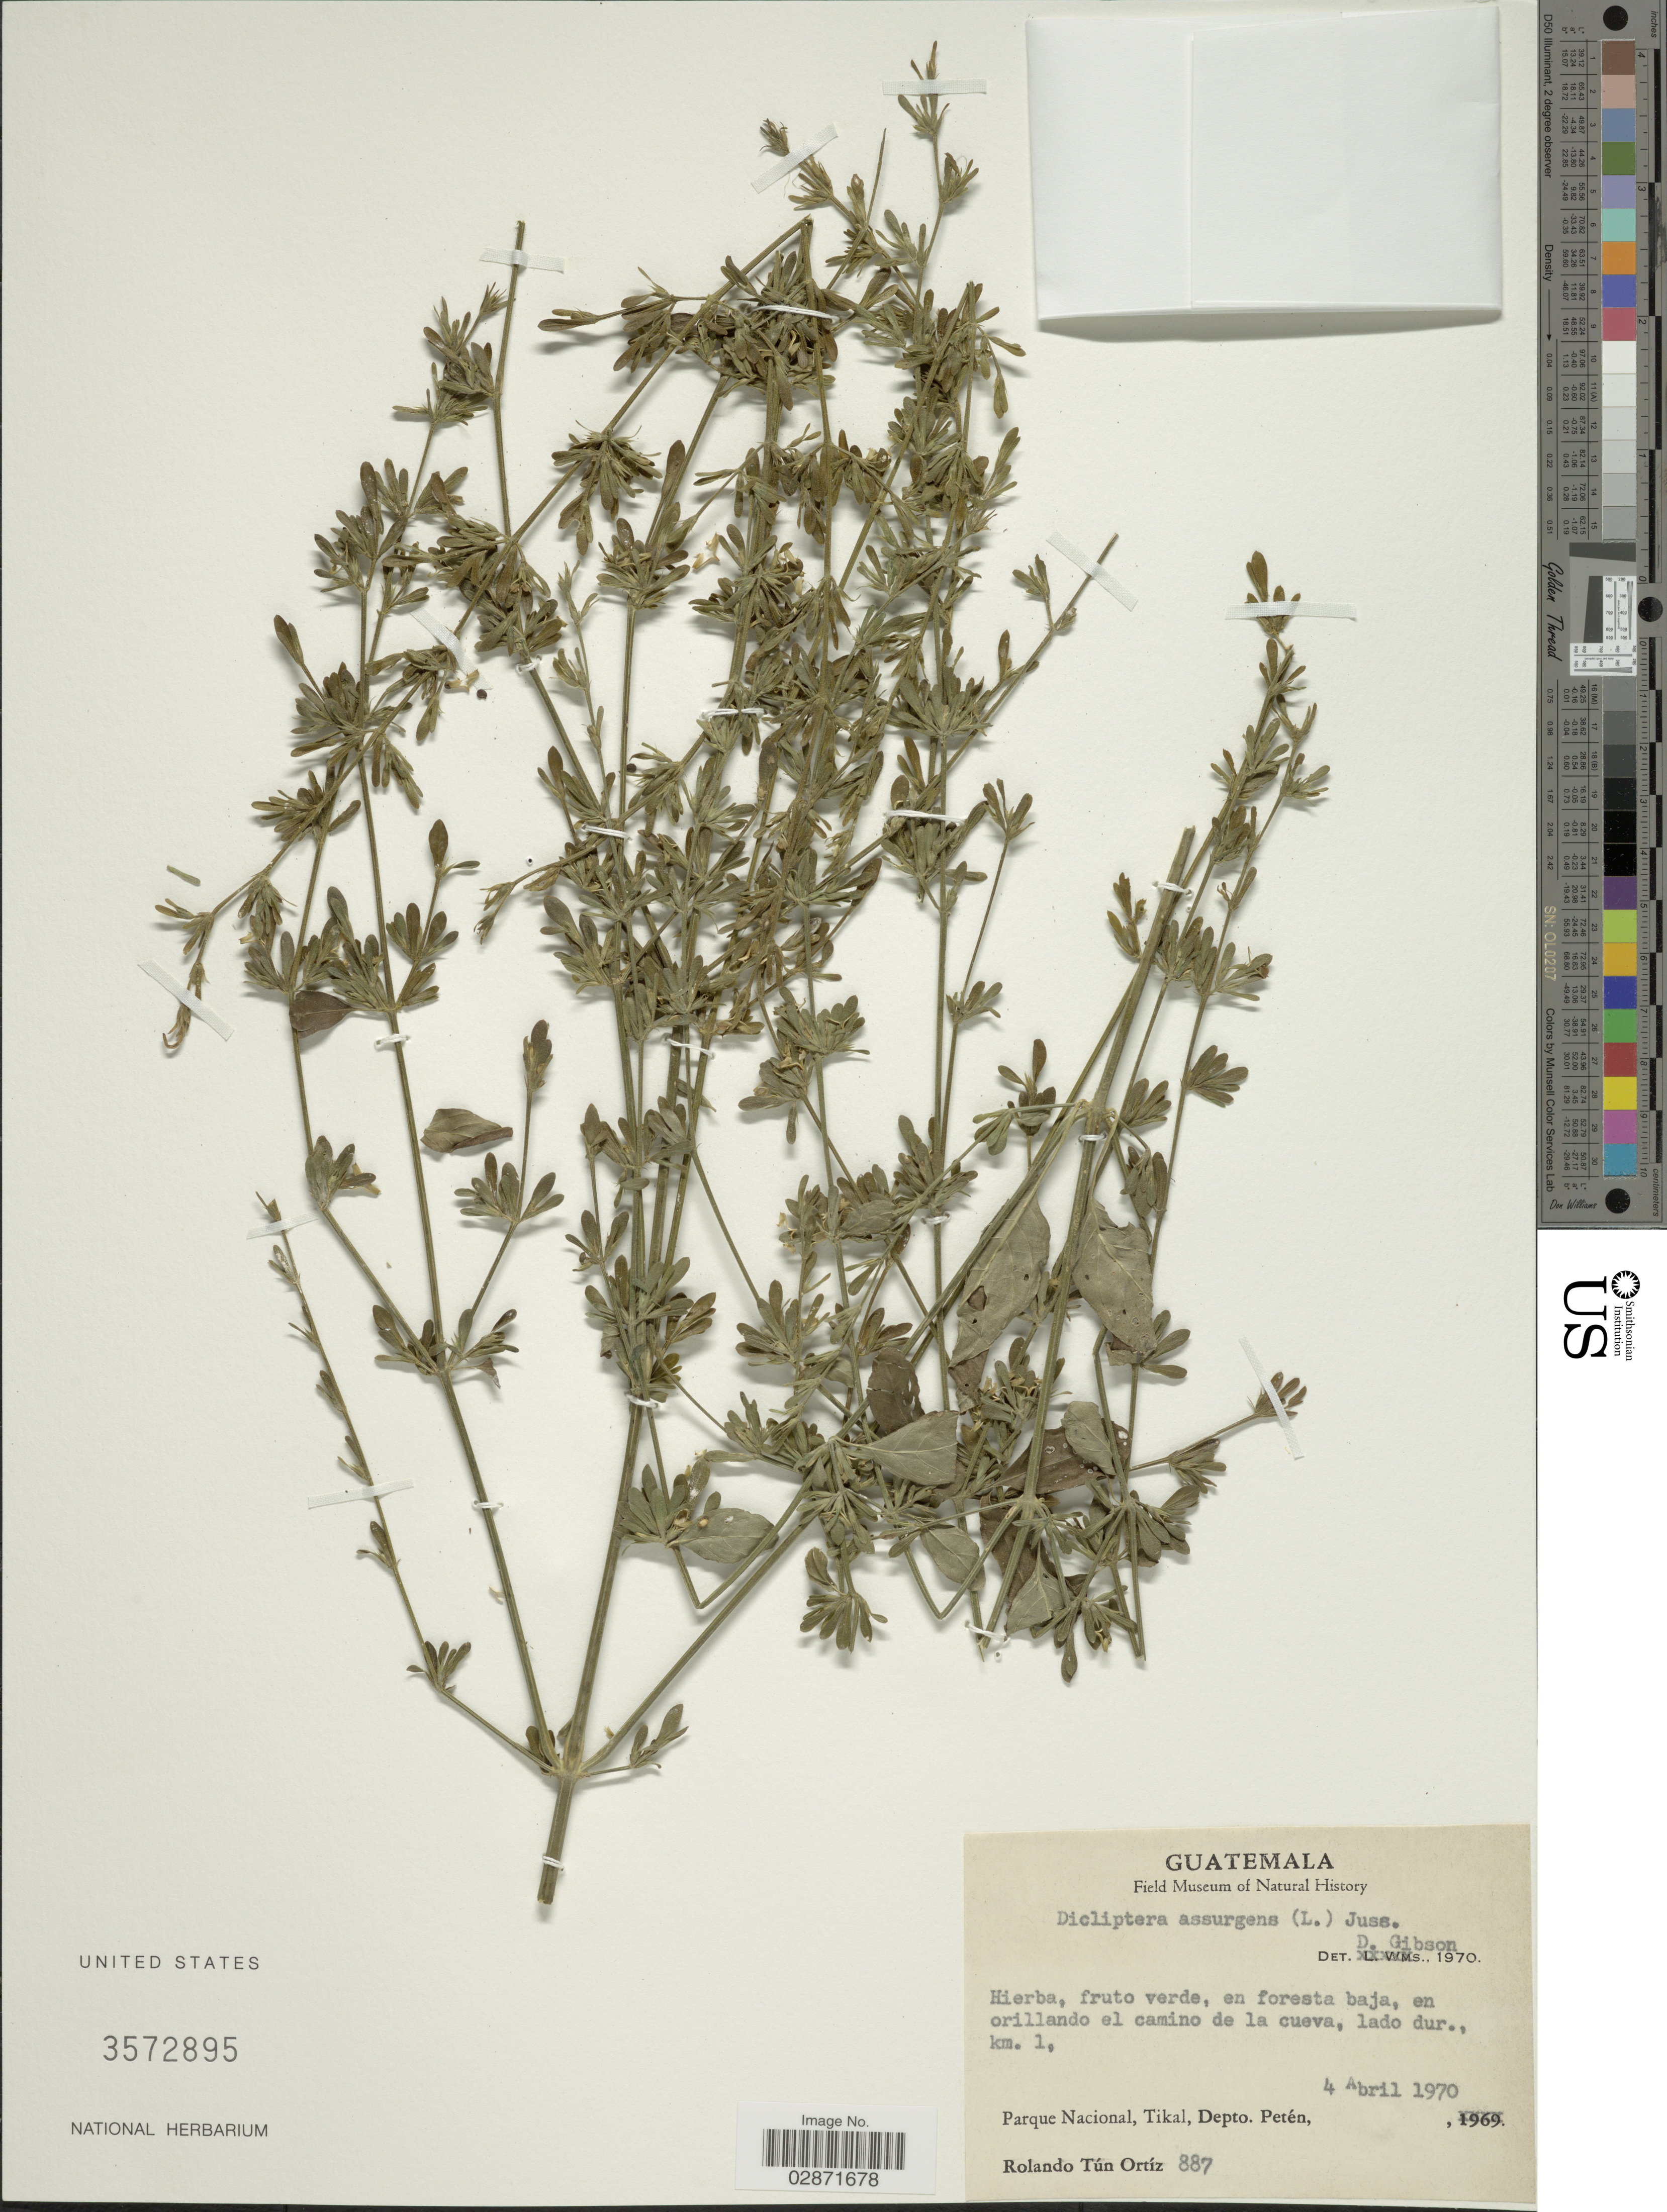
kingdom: Plantae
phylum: Tracheophyta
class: Magnoliopsida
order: Lamiales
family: Acanthaceae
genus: Dicliptera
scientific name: Dicliptera sexangularis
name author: (L.) Juss.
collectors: R. T. Ortíz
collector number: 887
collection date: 1970-04-04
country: Guatemala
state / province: El Petén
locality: Parque Nacional, Tikal, Depto. Petén, en orillando el camino de la cueva, lado dur., km 1.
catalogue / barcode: US 3572895